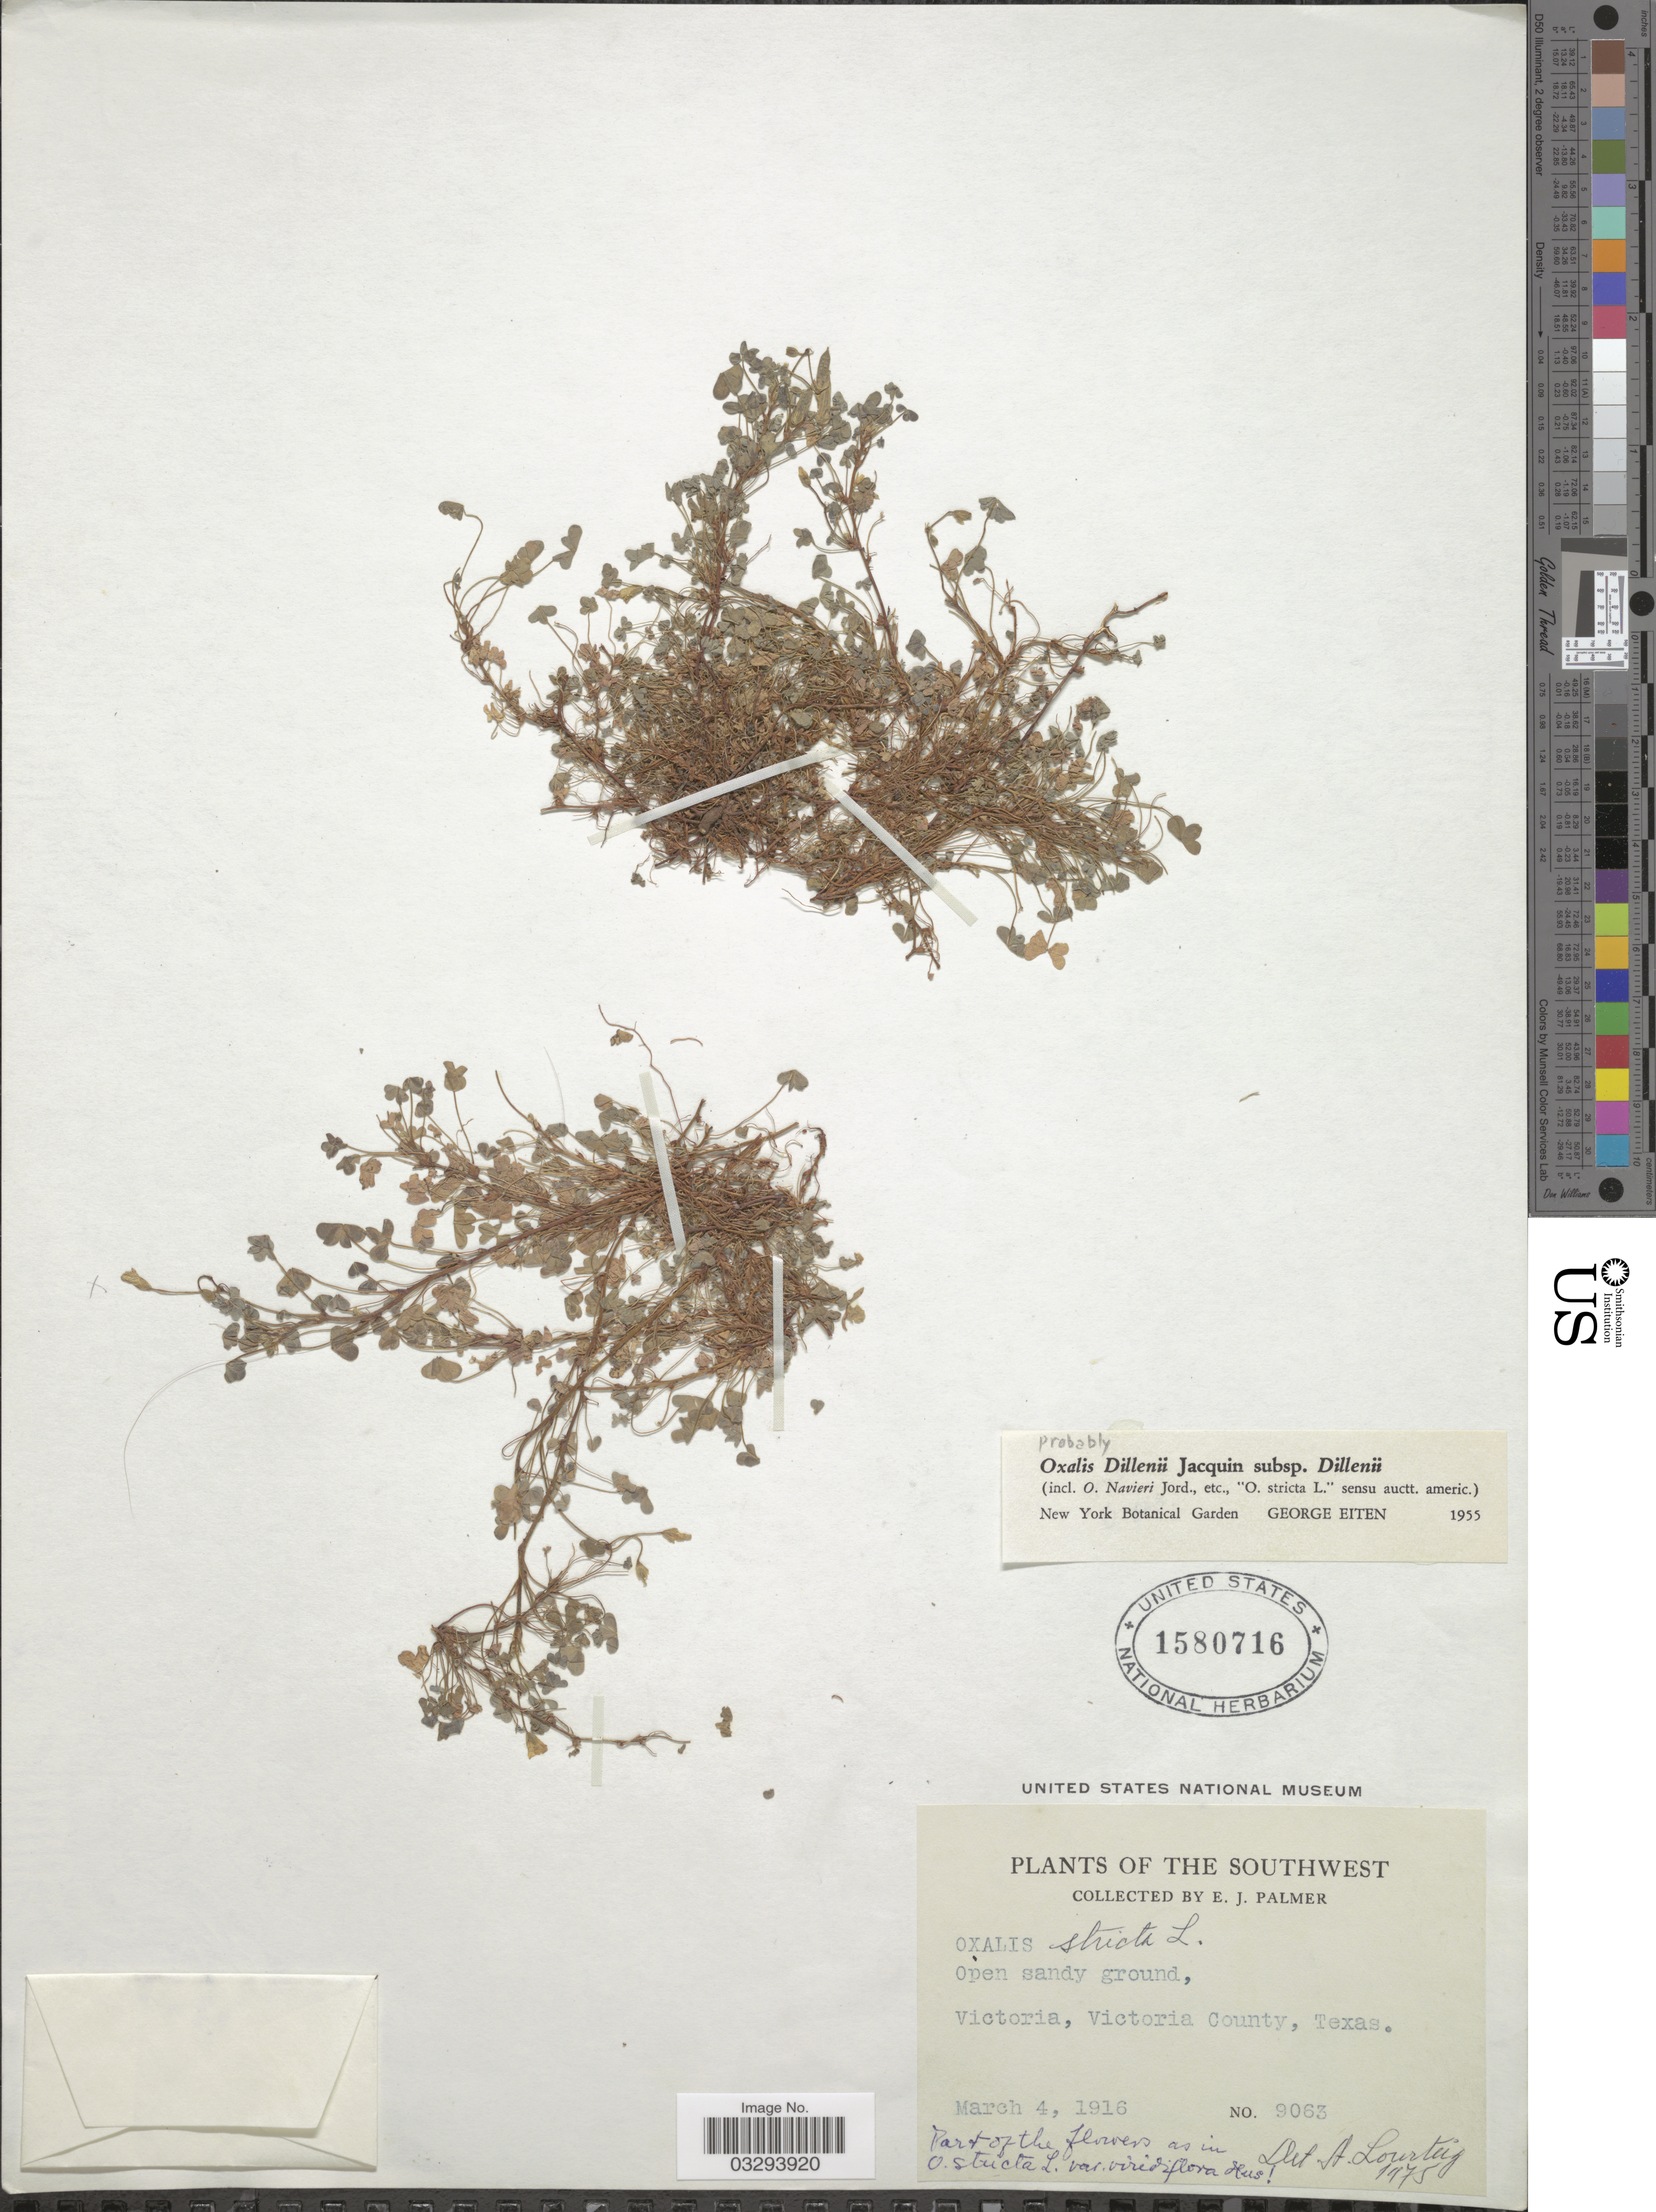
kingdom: Plantae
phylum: Tracheophyta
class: Magnoliopsida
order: Oxalidales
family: Oxalidaceae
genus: Oxalis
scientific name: Oxalis stricta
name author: L.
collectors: E. J. Palmer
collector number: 9063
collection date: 1916-03-04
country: United States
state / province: Texas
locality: The Southwest. Victoria, Victoria County.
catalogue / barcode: US 1580716